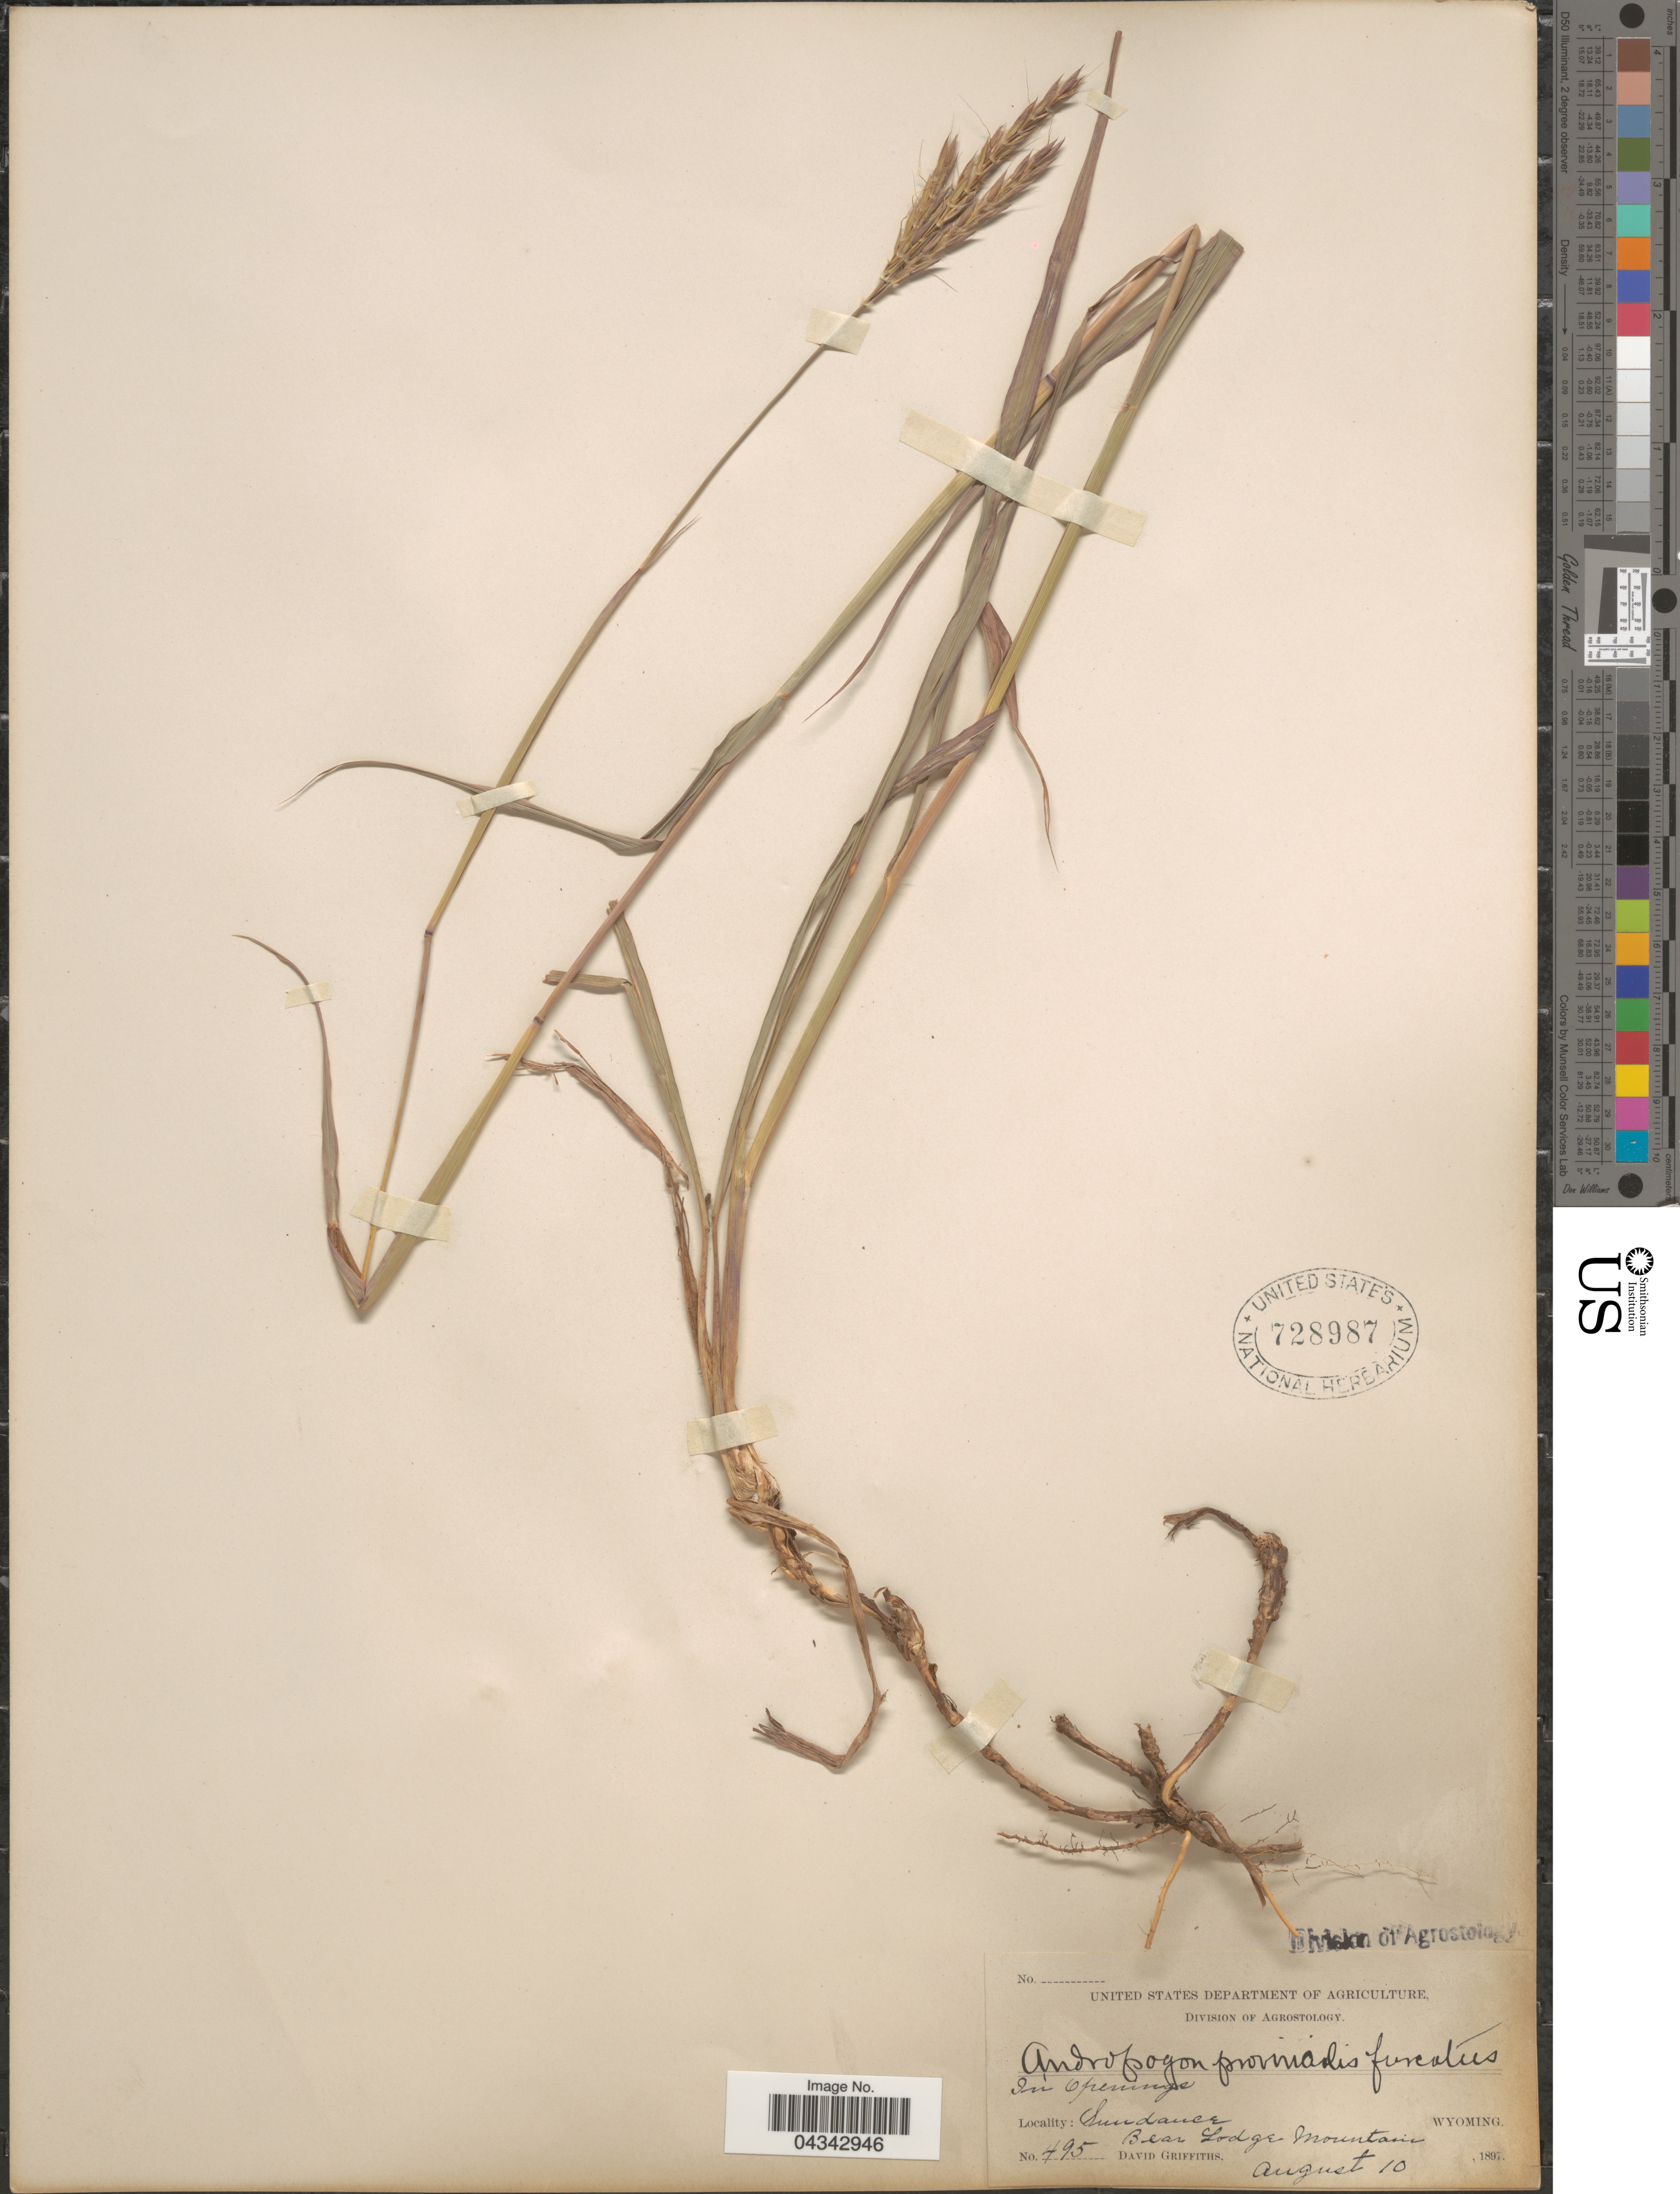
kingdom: Plantae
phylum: Tracheophyta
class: Liliopsida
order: Poales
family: Poaceae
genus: Andropogon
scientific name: Andropogon gerardii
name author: Vitman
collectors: D. Griffiths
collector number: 495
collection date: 1897-08-10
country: United States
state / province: Wyoming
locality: In openings. Sundance. Bear Lodge Mountain.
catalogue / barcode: US 728987